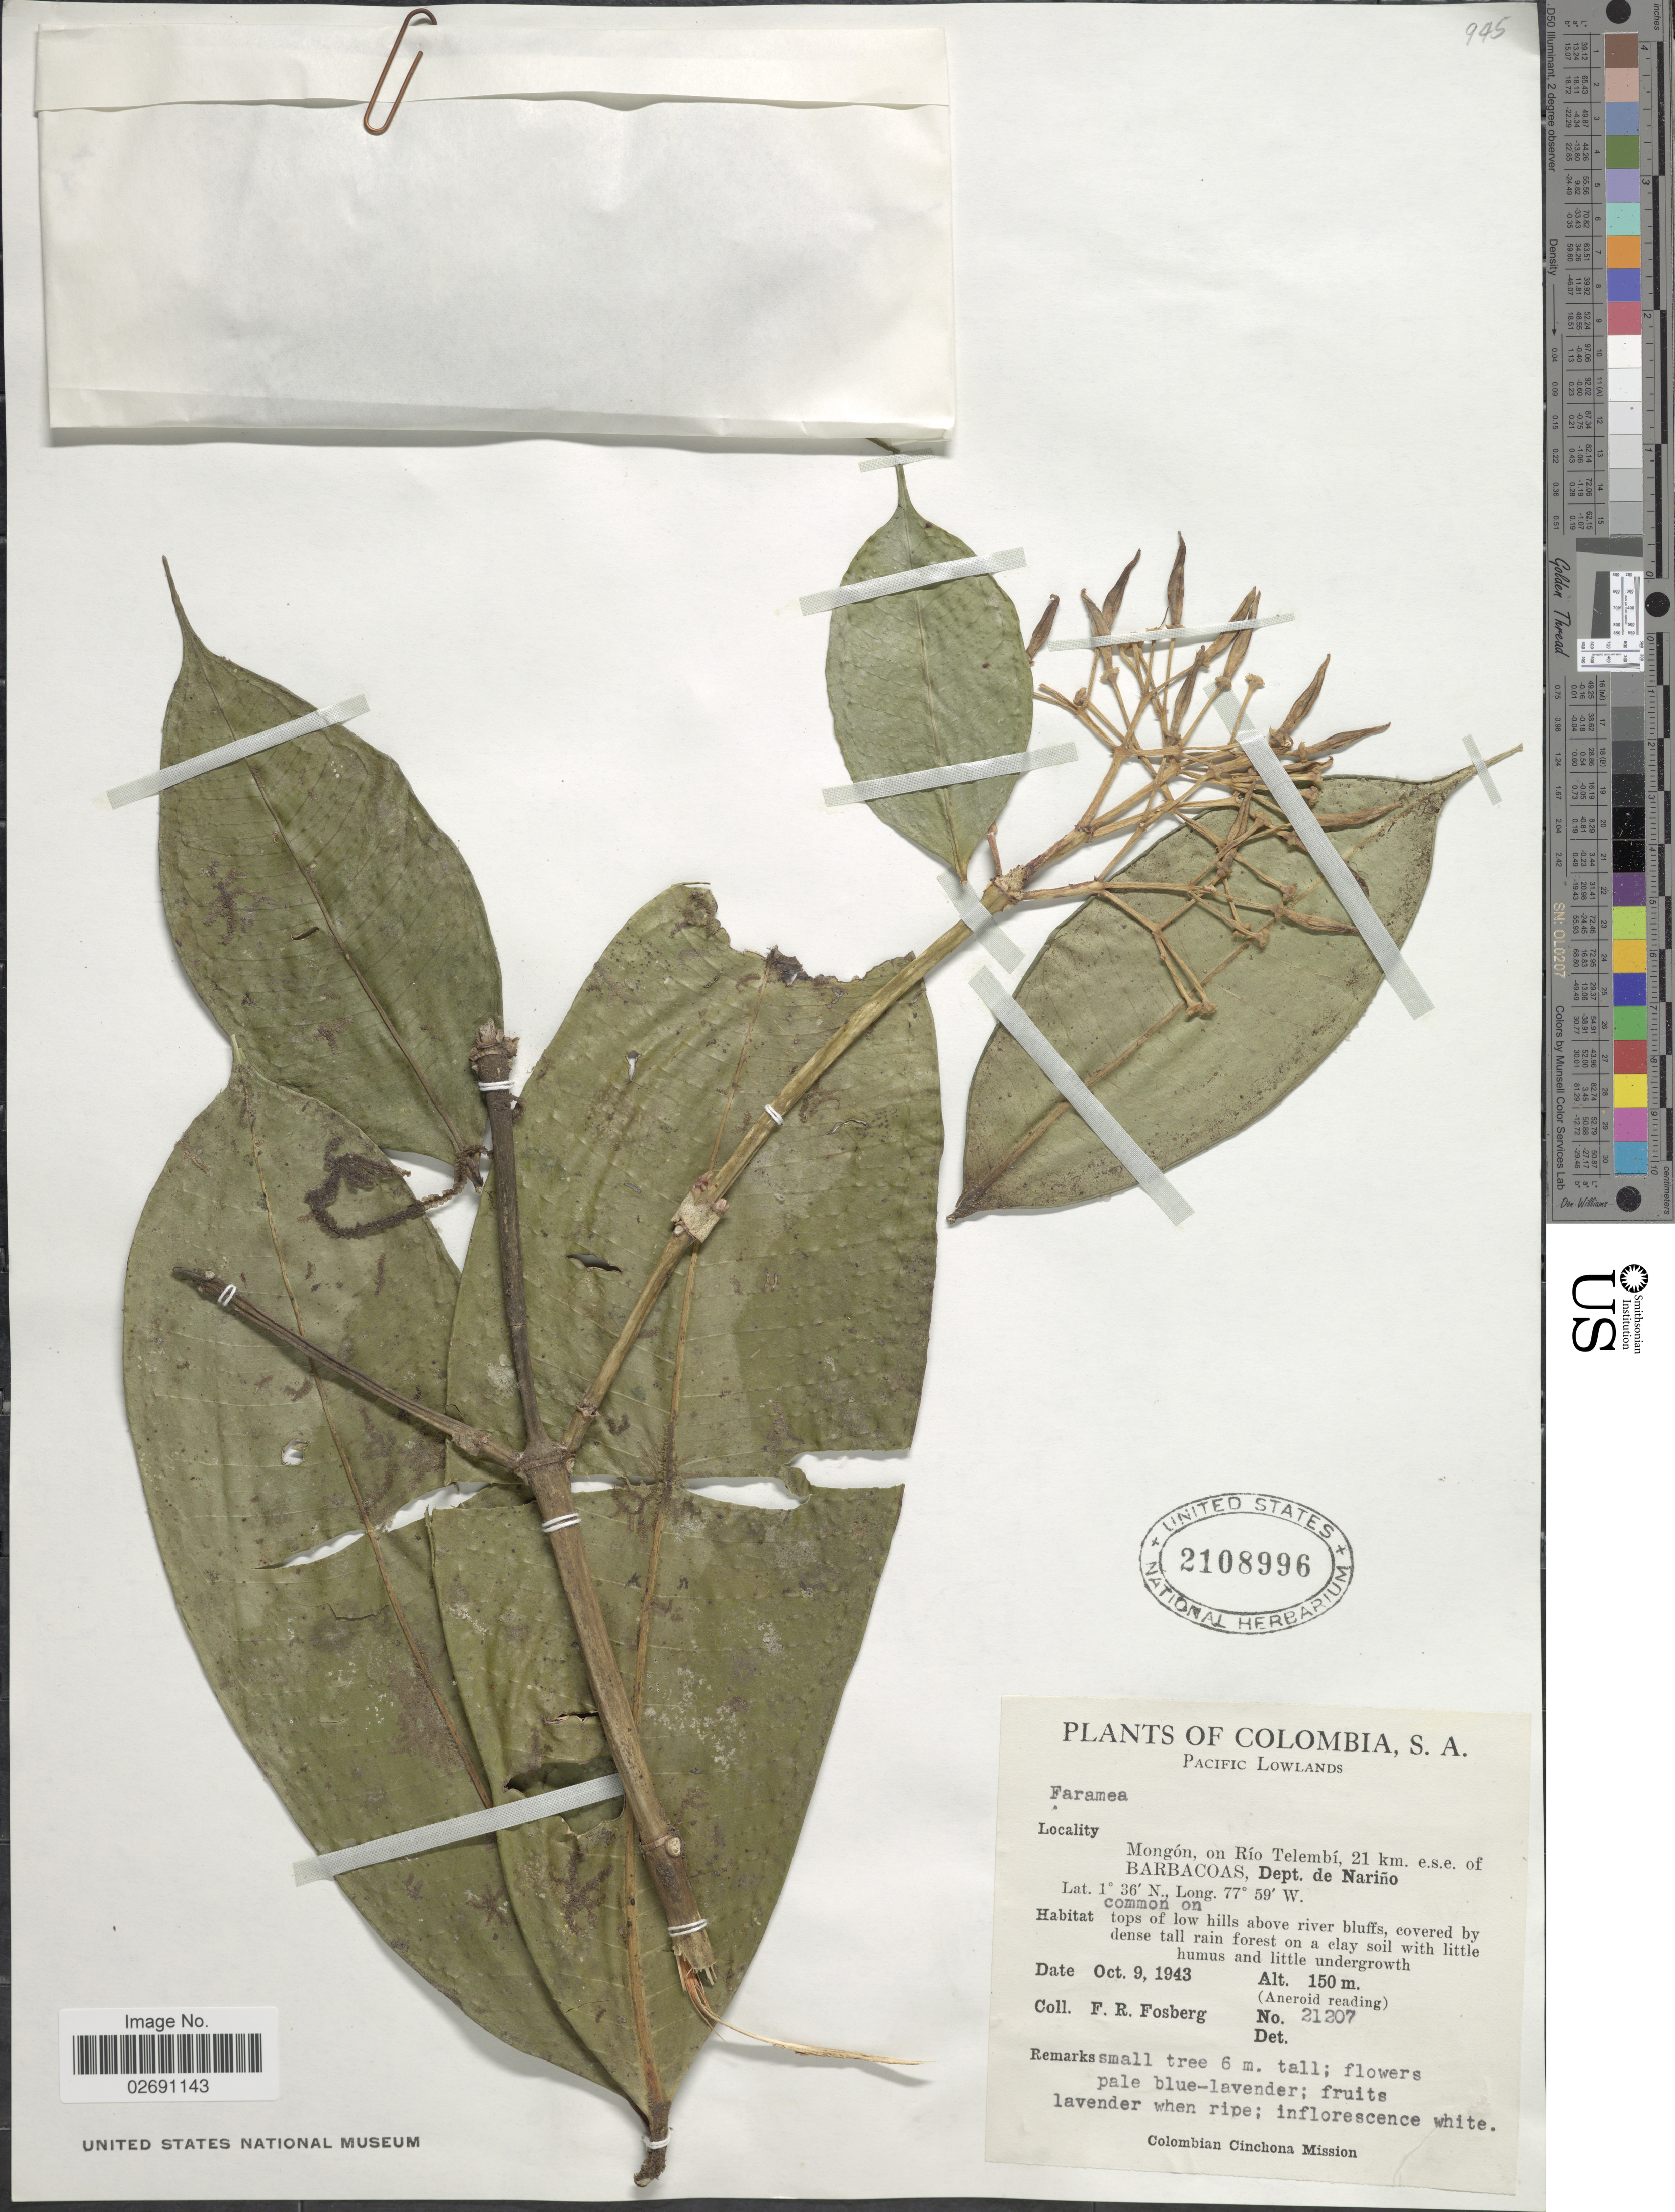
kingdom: Plantae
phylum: Tracheophyta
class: Magnoliopsida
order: Gentianales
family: Rubiaceae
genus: Faramea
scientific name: Faramea sp.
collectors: F. R. Fosberg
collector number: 21207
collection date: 1943-10-09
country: Colombia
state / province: Nariño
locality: Pacific Lowlands, Mongon on Rio Telembi, 21 km. e.s.e. of Barbacoas, tops of low hills above river bluffs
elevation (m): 150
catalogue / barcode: US 2108996